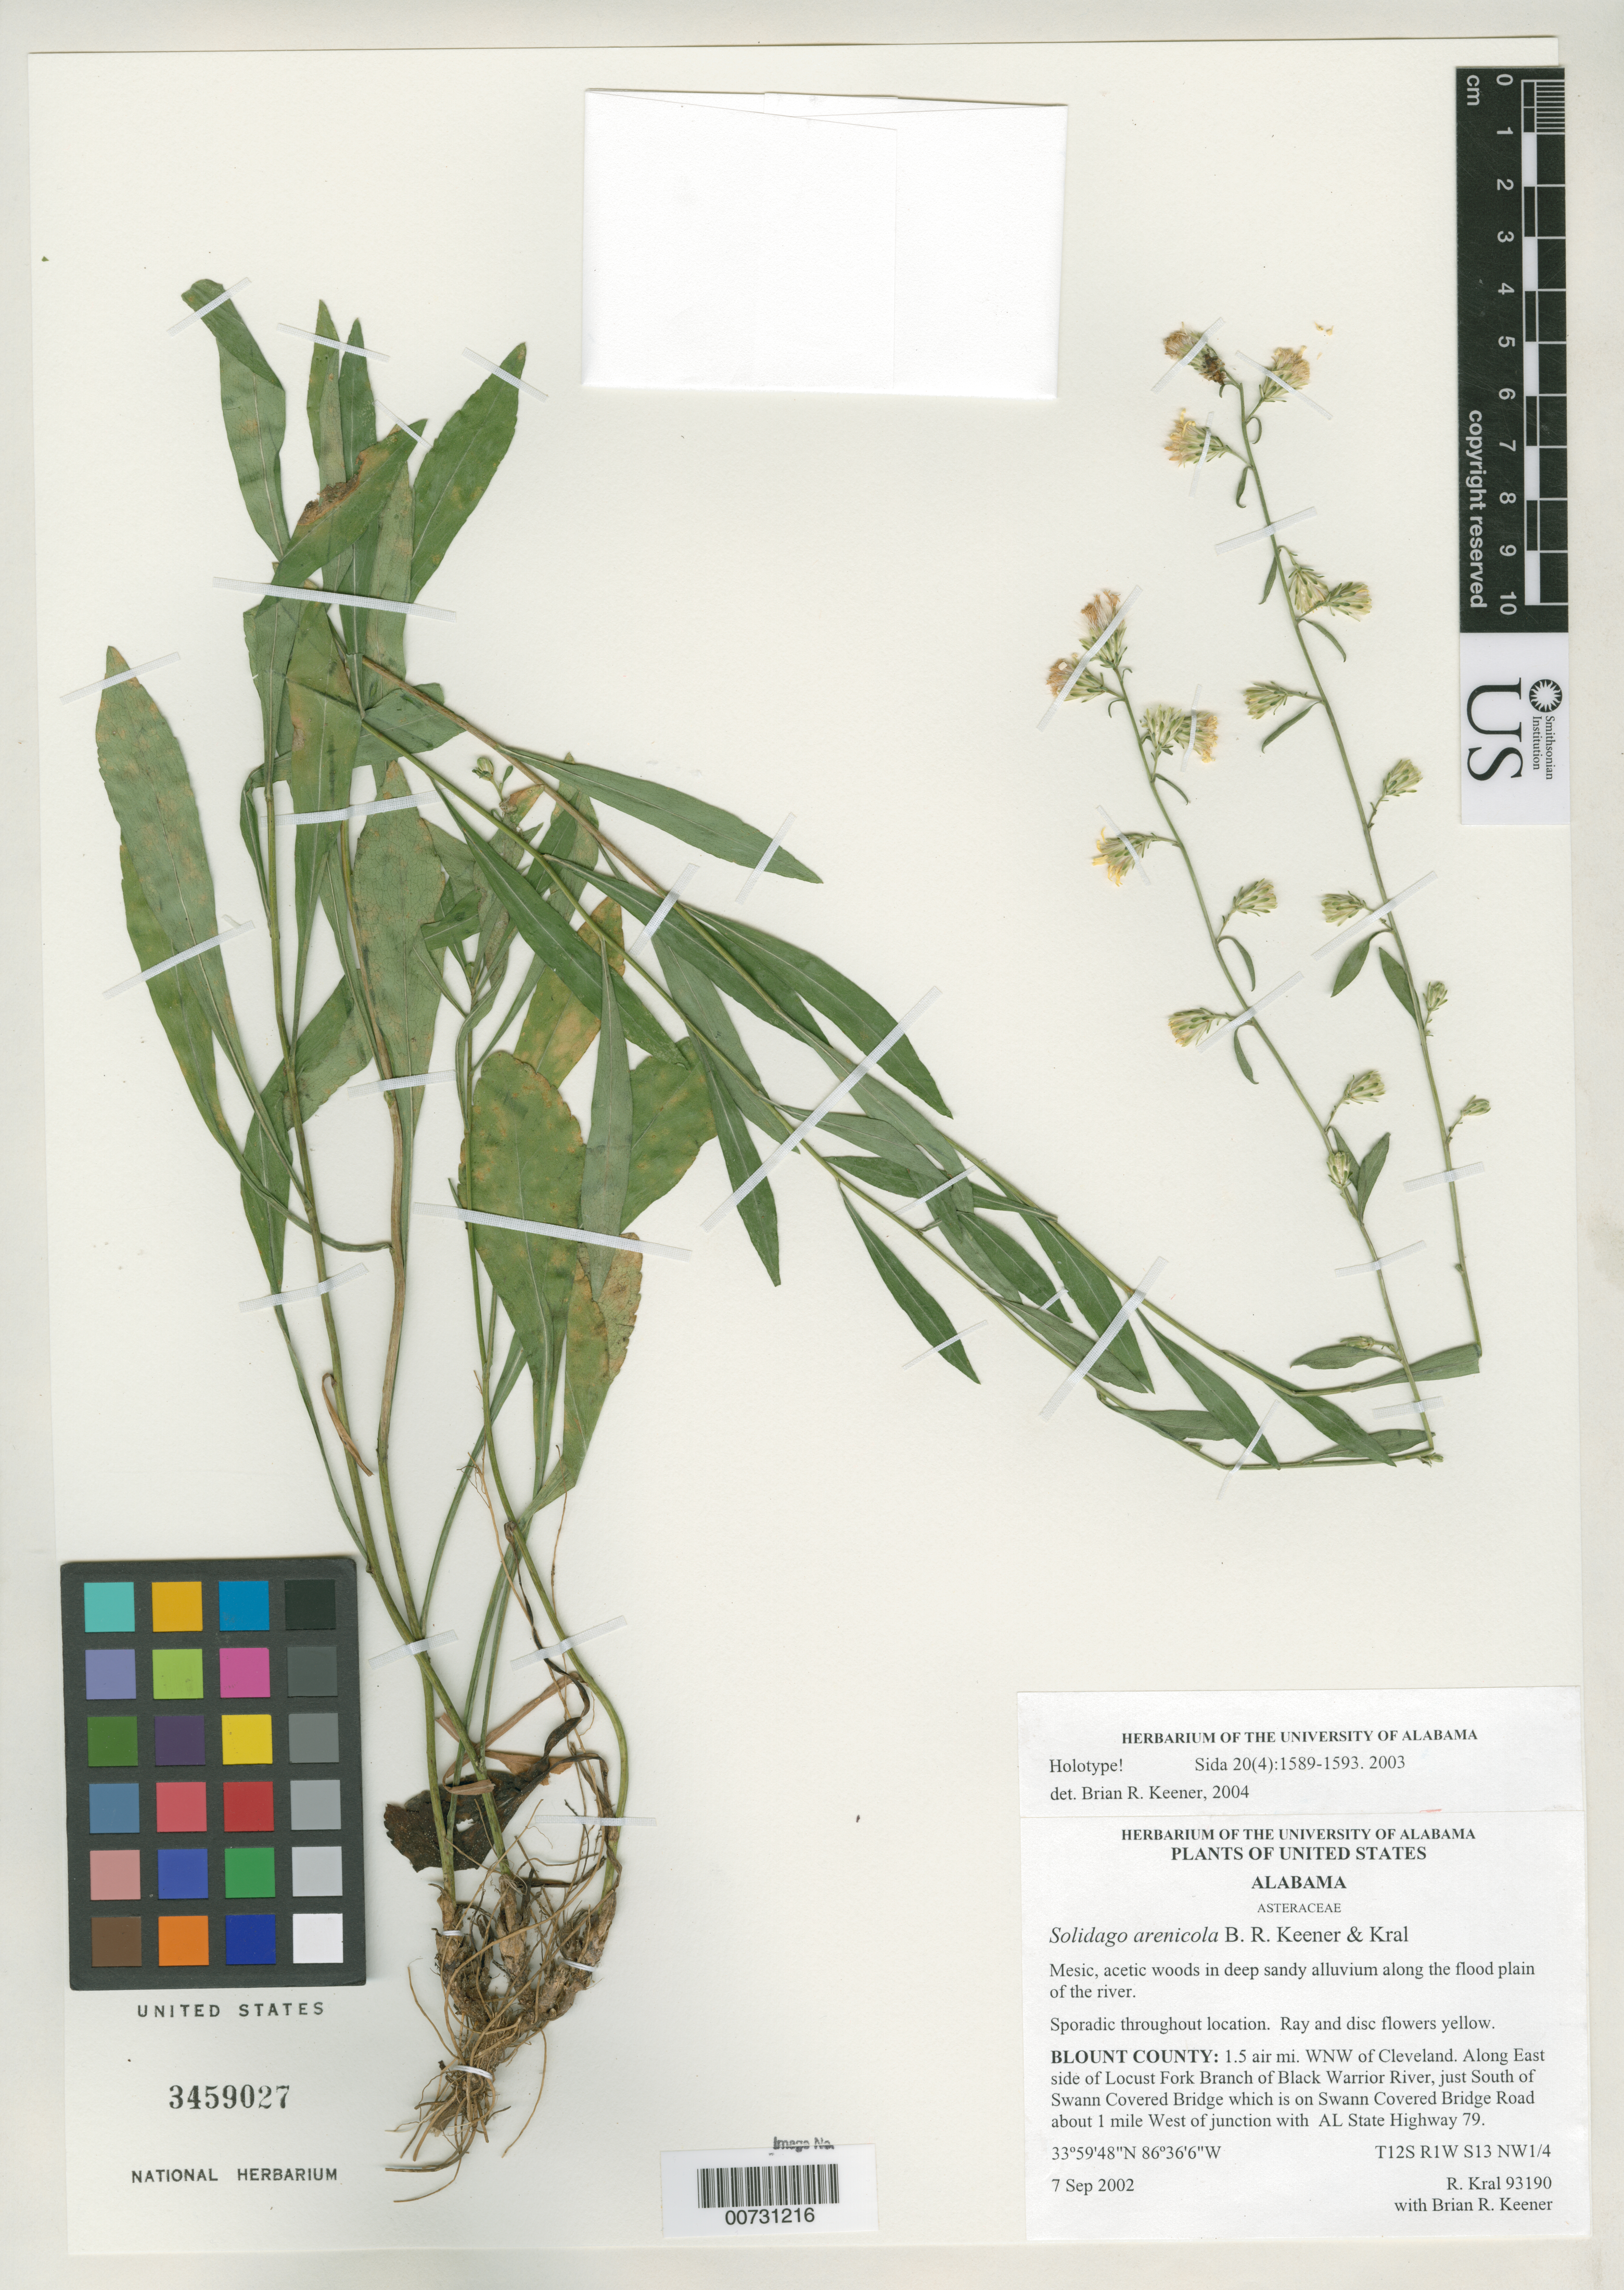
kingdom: Plantae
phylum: Tracheophyta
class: Magnoliopsida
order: Asterales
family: Asteraceae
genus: Solidago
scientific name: Solidago arenicola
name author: B.R. Keener & Kral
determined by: Keener, B. R.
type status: Holotype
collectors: R. Kral & B. Keener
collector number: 93190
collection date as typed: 07 Sep 2002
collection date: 2002-09-07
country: United States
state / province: Alabama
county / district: Blount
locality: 1.5 air mi. WNW of Cleveland. Along East side of Locust Fork Branch of Black Warrior River, just South of Swann Covered Bridge which is on Swannn Covered Bridge Road about 1 mile West of junction with AL State Highway 79.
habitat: Mesic, acetic woods in deep sandy alluvium along the flood plain of the river.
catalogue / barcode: US 3459027